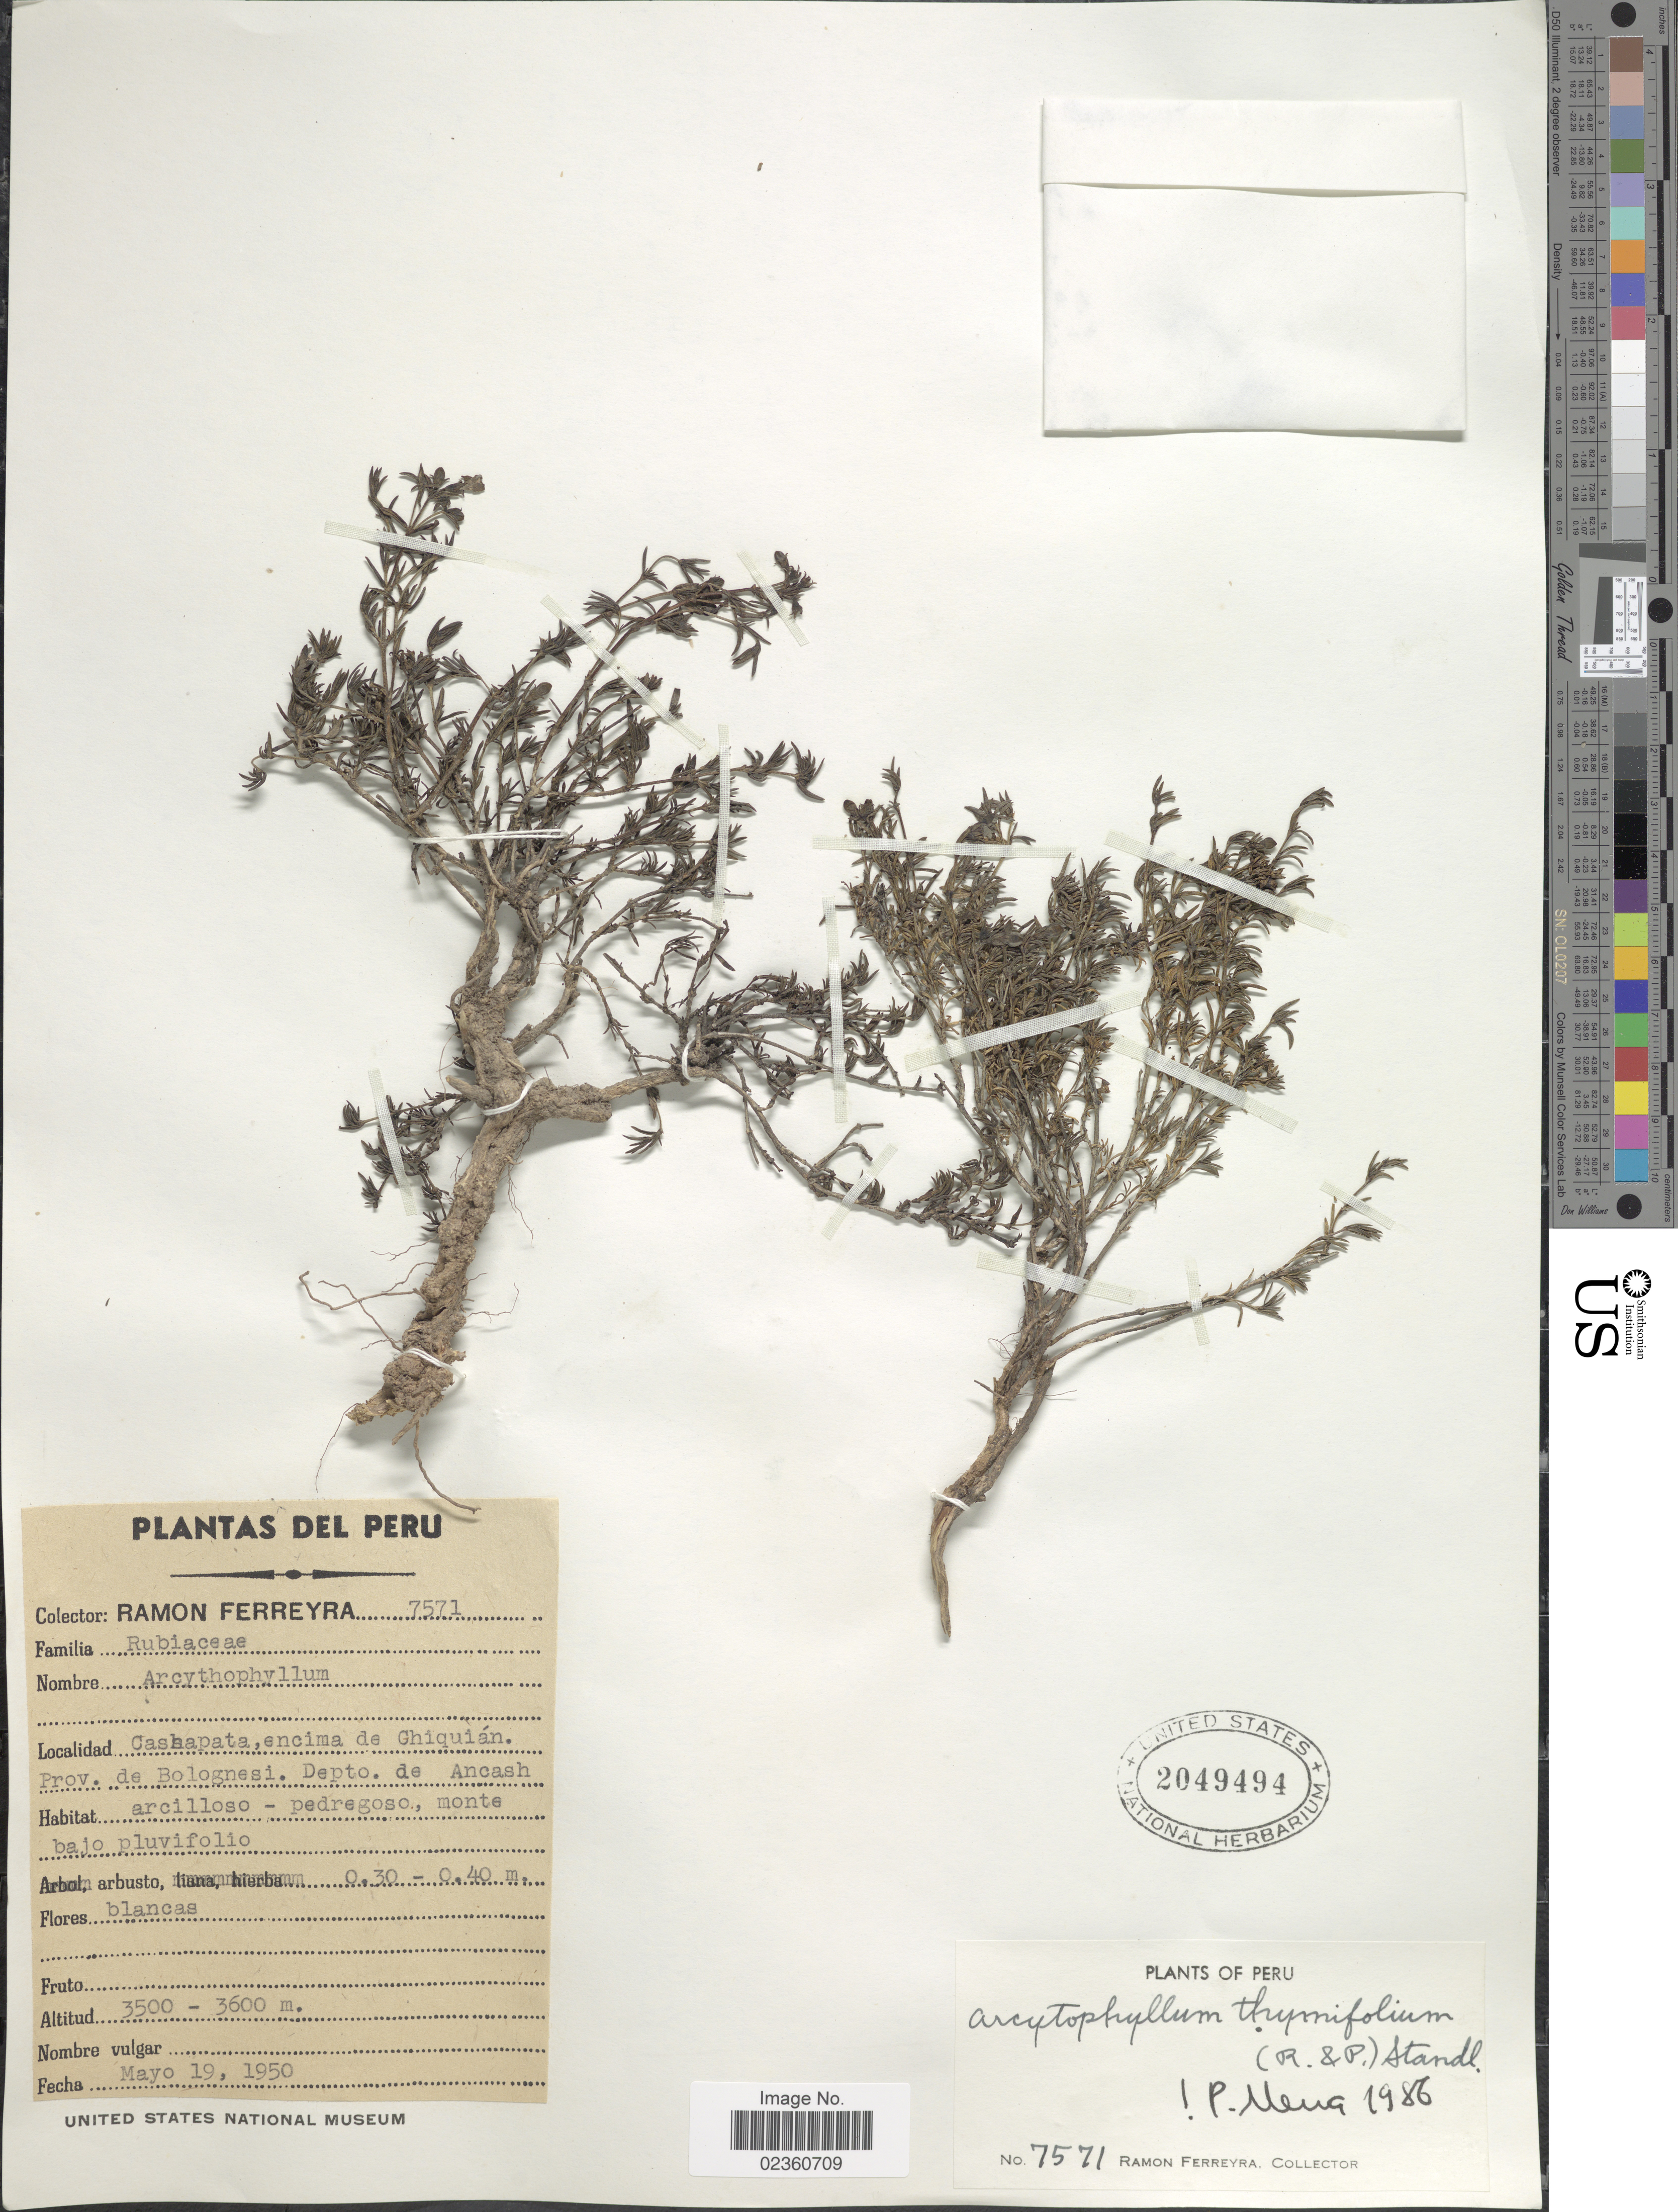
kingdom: Plantae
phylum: Tracheophyta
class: Magnoliopsida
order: Gentianales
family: Rubiaceae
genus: Arcytophyllum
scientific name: Arcytophyllum thymifolium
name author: (Ruiz & Pav.) Standl.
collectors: R. A. Ferreyra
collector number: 7571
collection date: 1950-05-19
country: Peru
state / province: Ancash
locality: Cashapata, encima de Chiquián. Prov. de Bolognesi. Depto de Ancash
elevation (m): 3500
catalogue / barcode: US 2049494